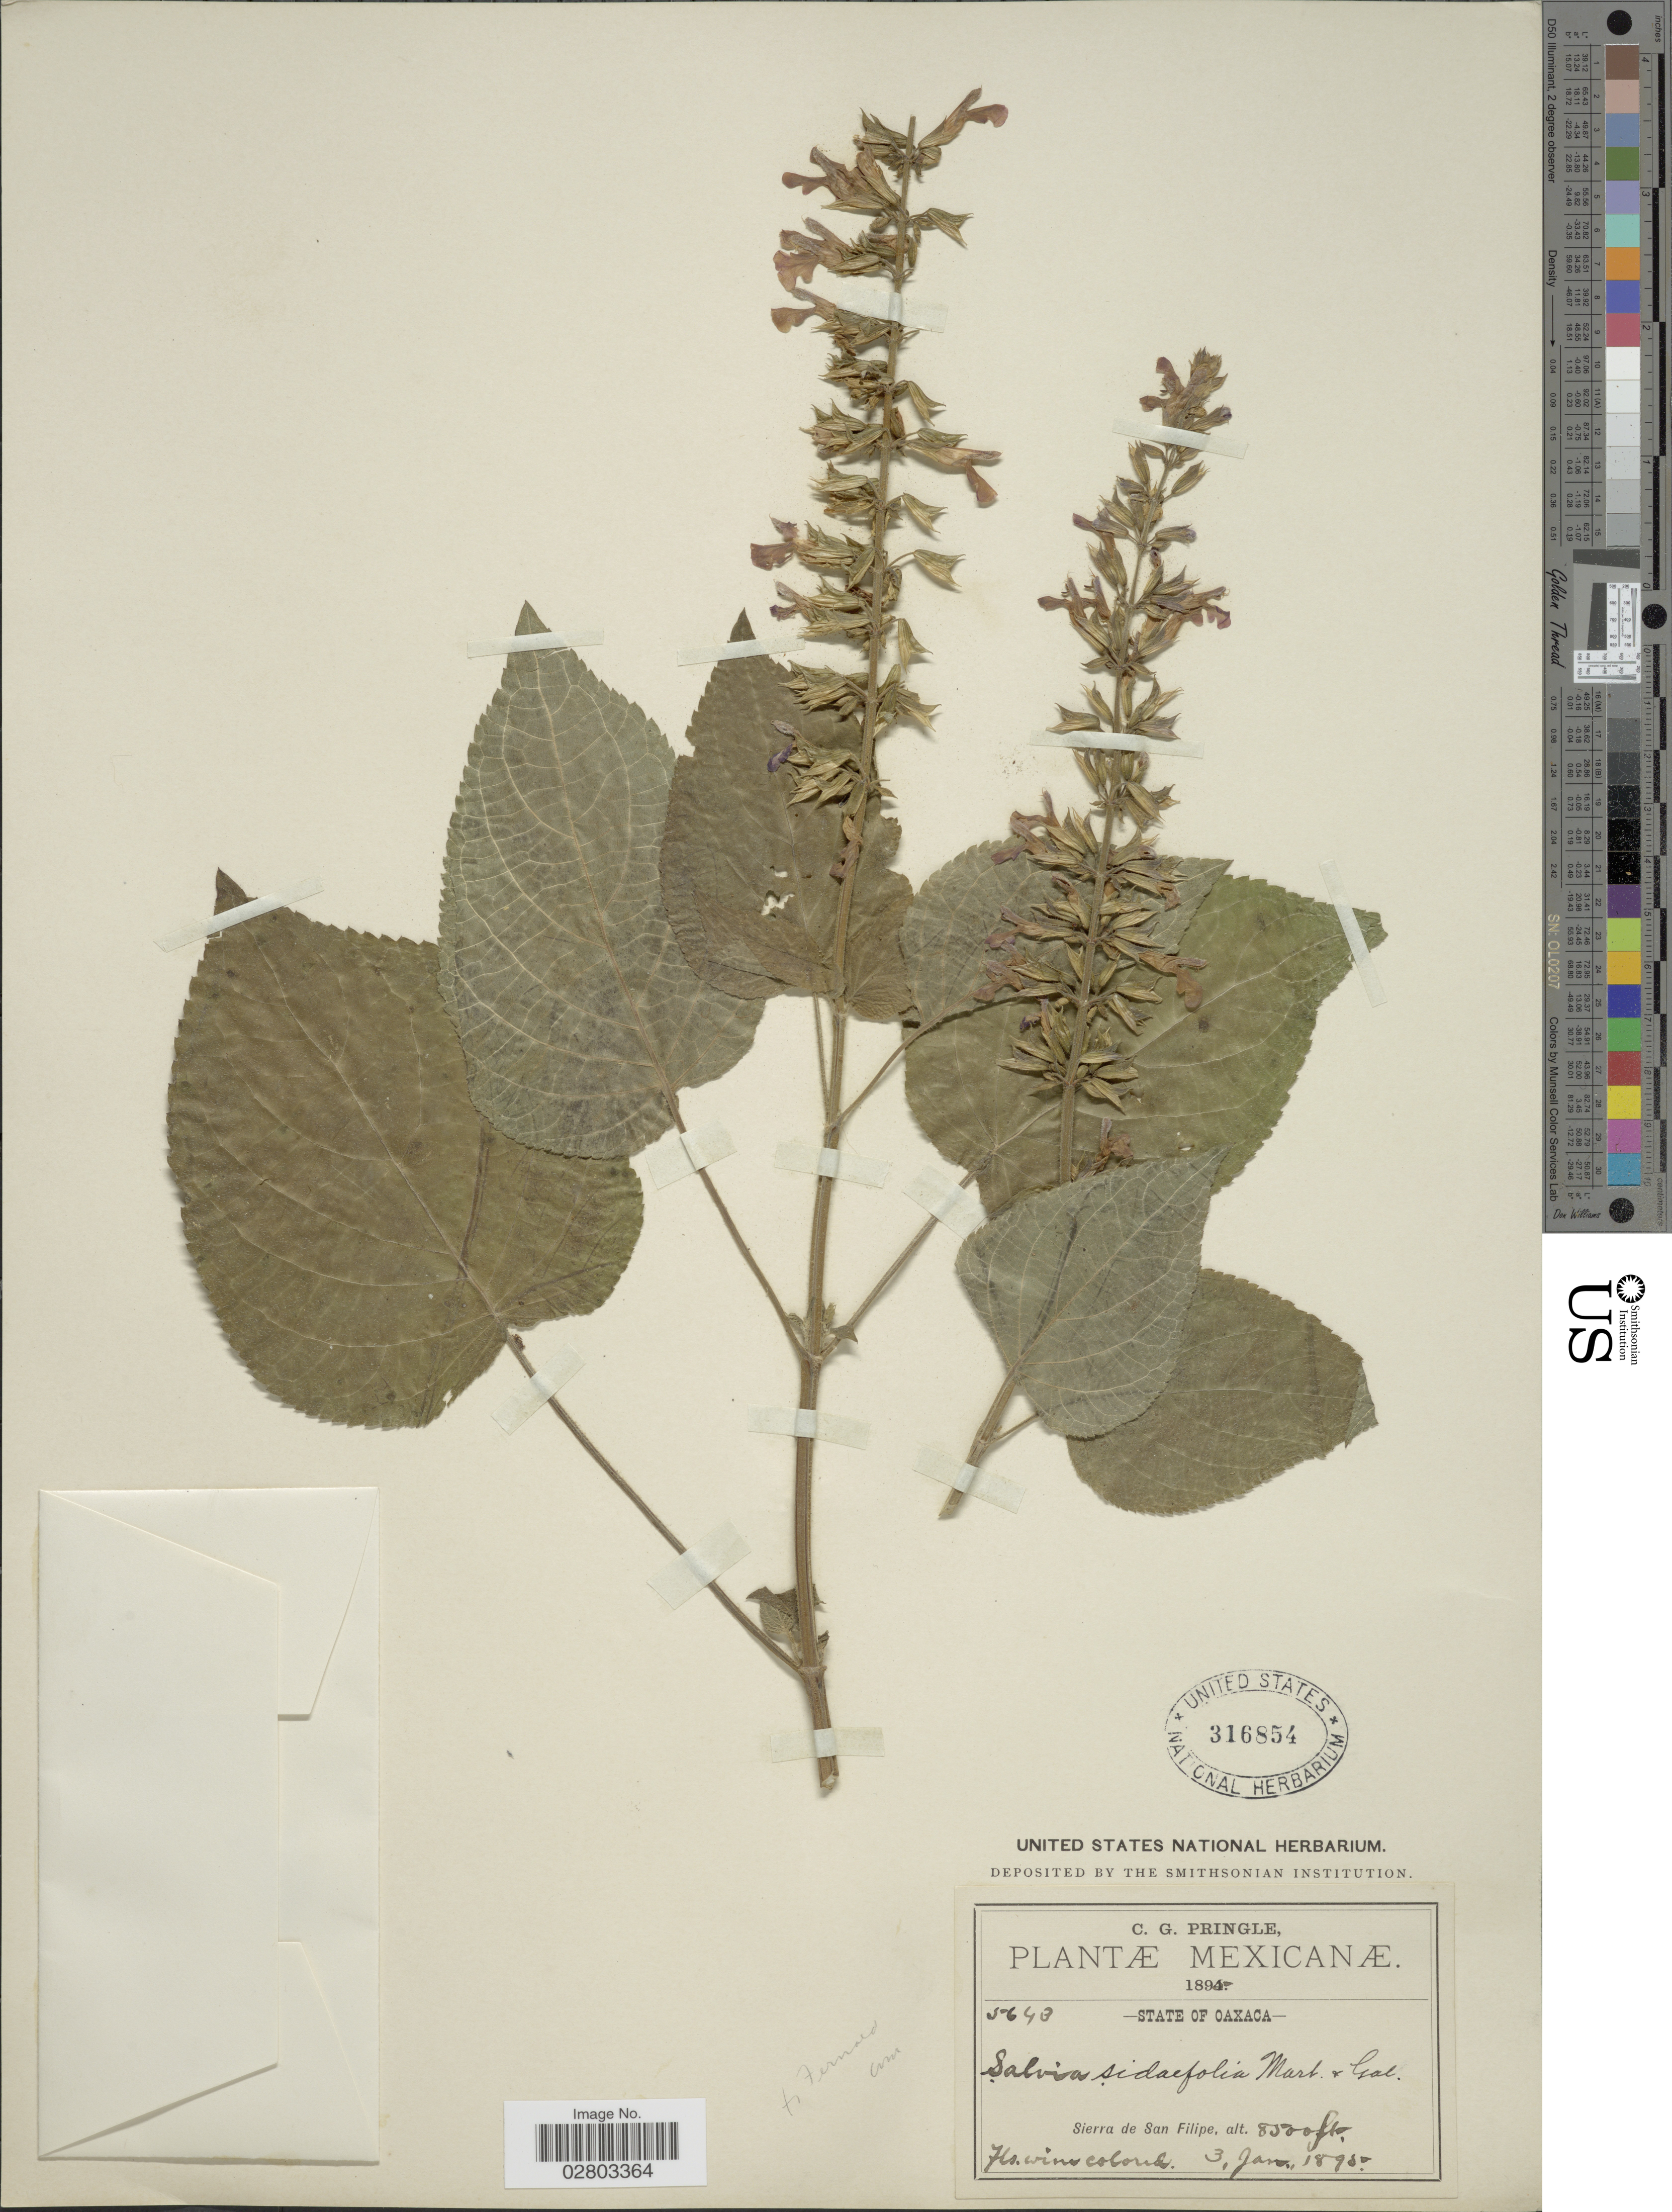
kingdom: Plantae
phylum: Tracheophyta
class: Magnoliopsida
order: Lamiales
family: Lamiaceae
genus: Salvia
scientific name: Salvia sidifolia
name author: M. Martens & Galeotti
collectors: C. G. Pringle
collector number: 5643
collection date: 1895-01-03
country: Mexico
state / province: Oaxaca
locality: Sierra de San Filipe.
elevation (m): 2591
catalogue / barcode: US 316854